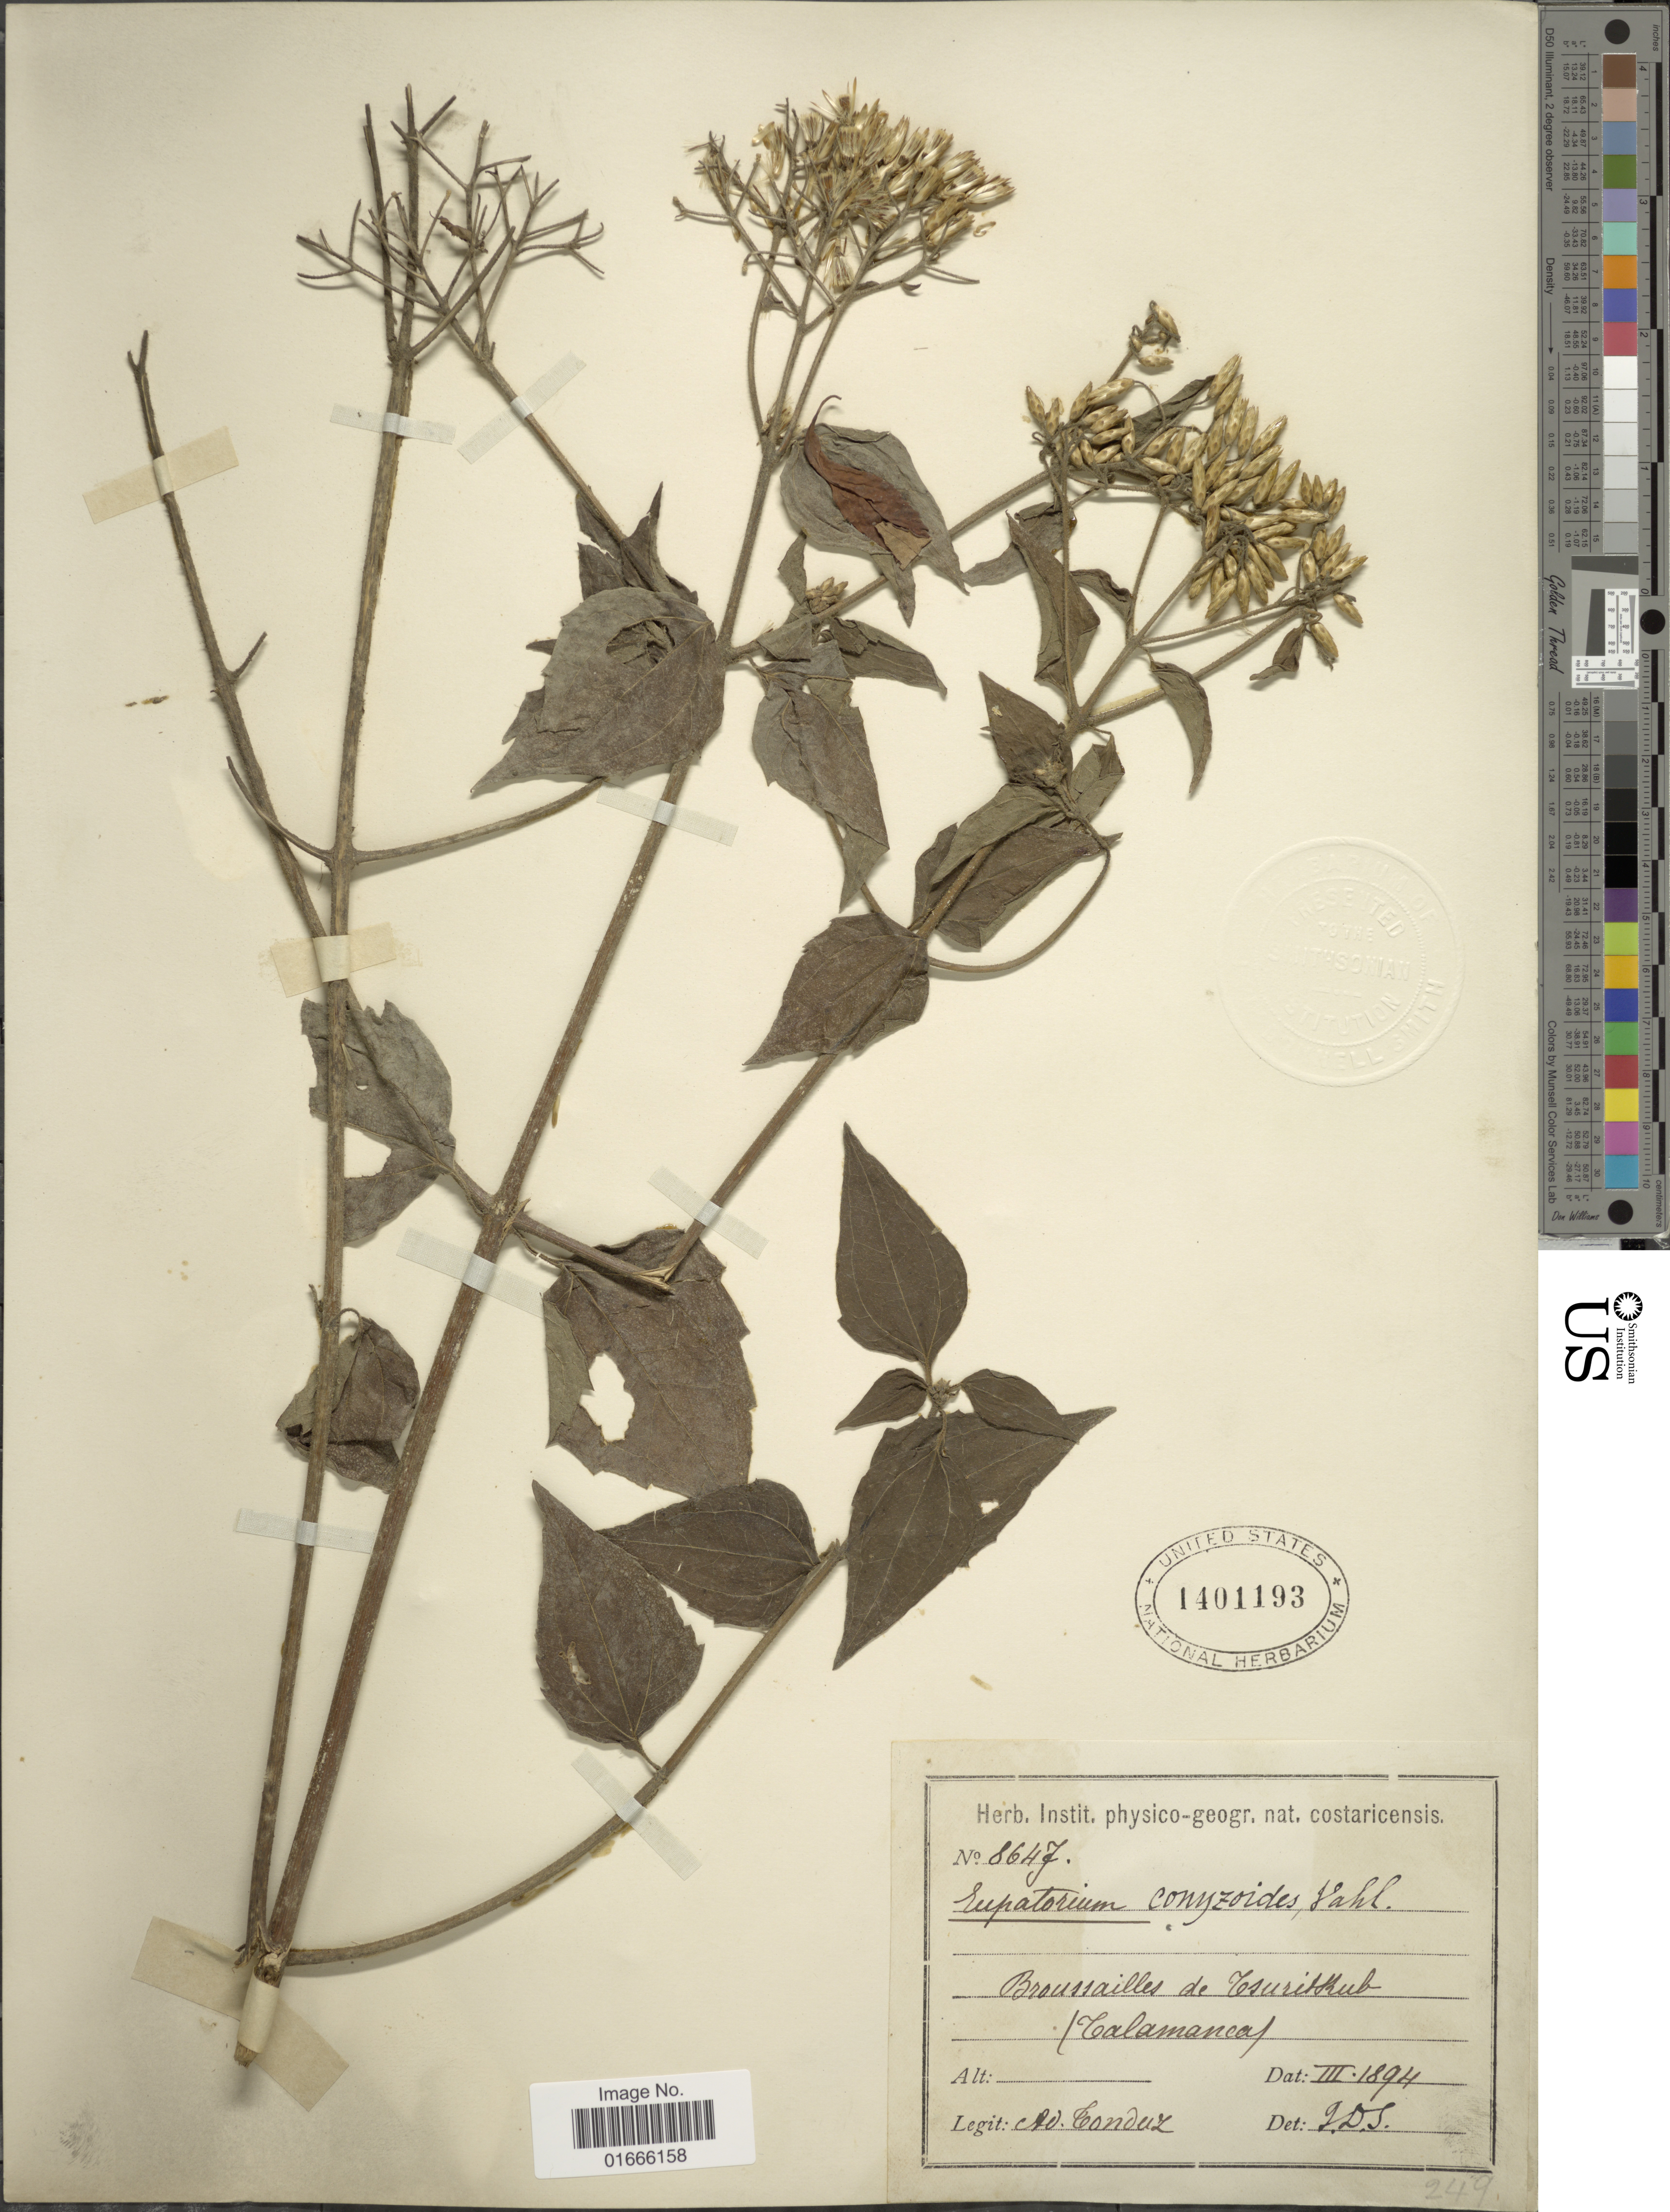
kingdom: Plantae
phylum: Tracheophyta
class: Magnoliopsida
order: Asterales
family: Asteraceae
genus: Chromolaena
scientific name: Chromolaena odorata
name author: (L.) R.M. King & H. Rob.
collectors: A. Tonduz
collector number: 8647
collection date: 1894-03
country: Costa Rica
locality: Broussailles de Tsuritkub (Talamanca)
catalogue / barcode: US 1401193